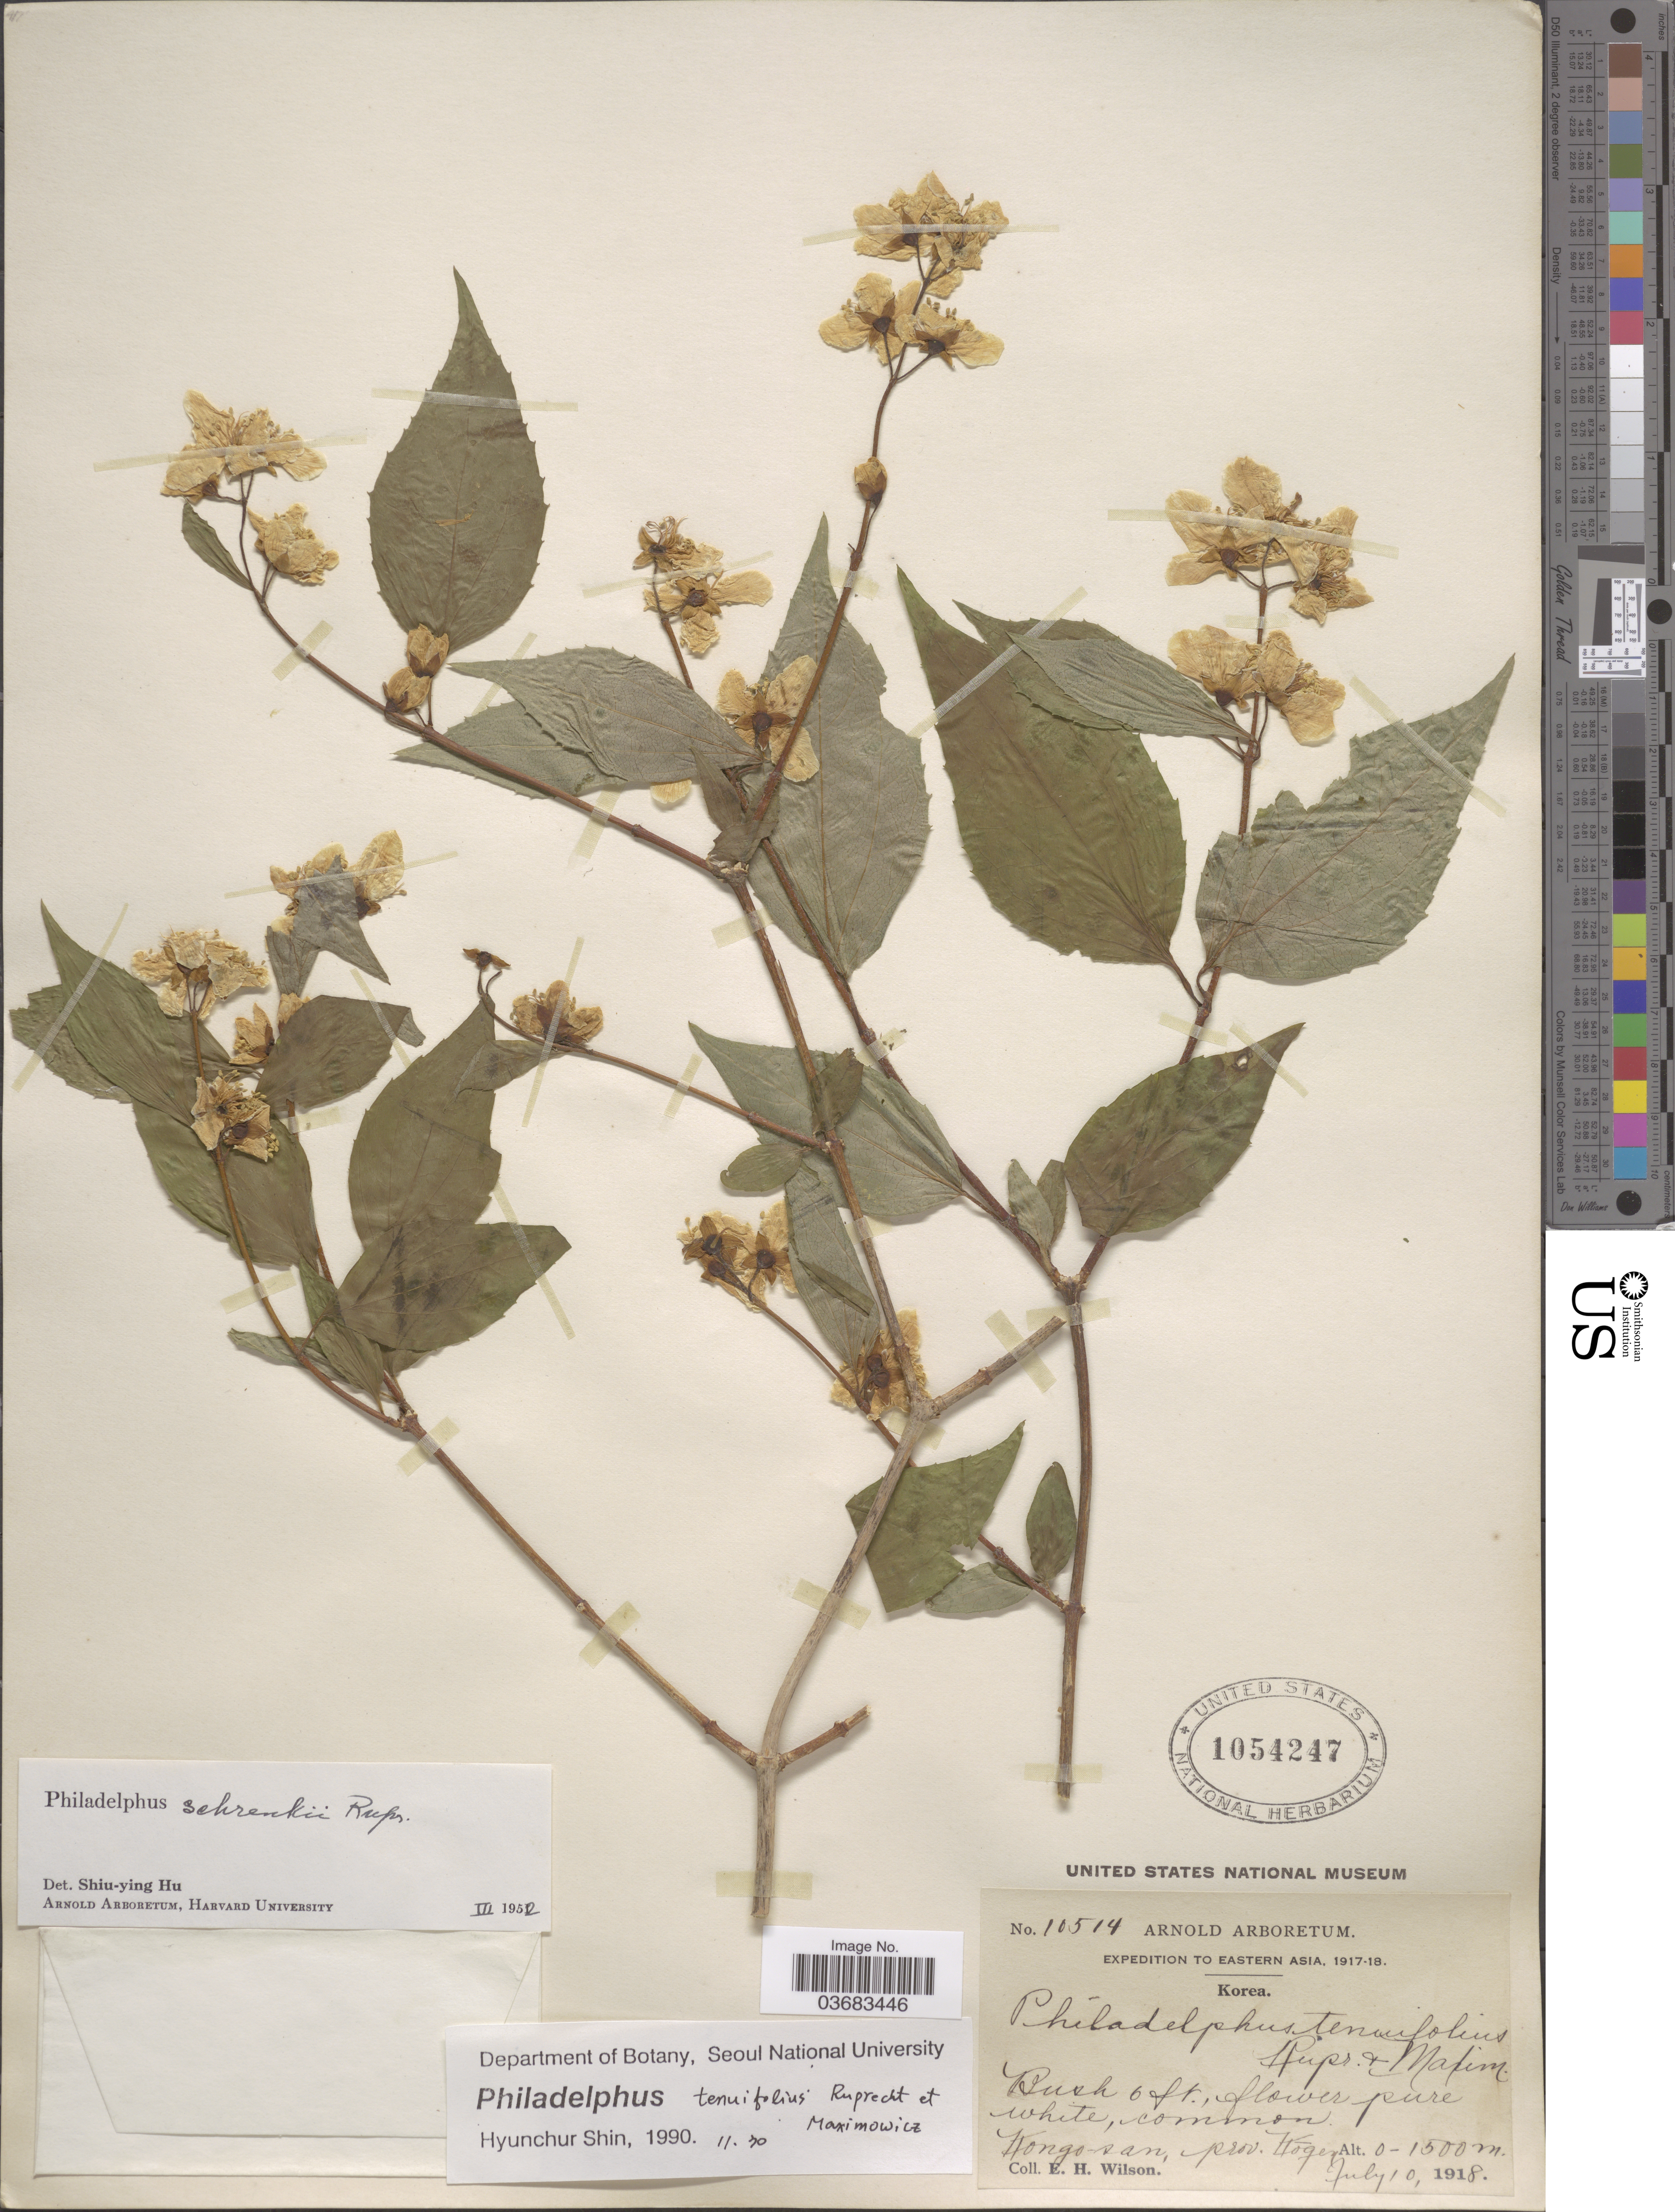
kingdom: Plantae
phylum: Tracheophyta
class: Magnoliopsida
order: Cornales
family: Hydrangeaceae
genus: Philadelphus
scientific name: Philadelphus tenuifolius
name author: Rupr.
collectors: E. Wilson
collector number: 10514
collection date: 1918-07-10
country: North Korea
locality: Expedition to Eastern Asia, 1917-18. Kongo-san, prov. Kōgen.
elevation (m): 0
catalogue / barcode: US 1054247